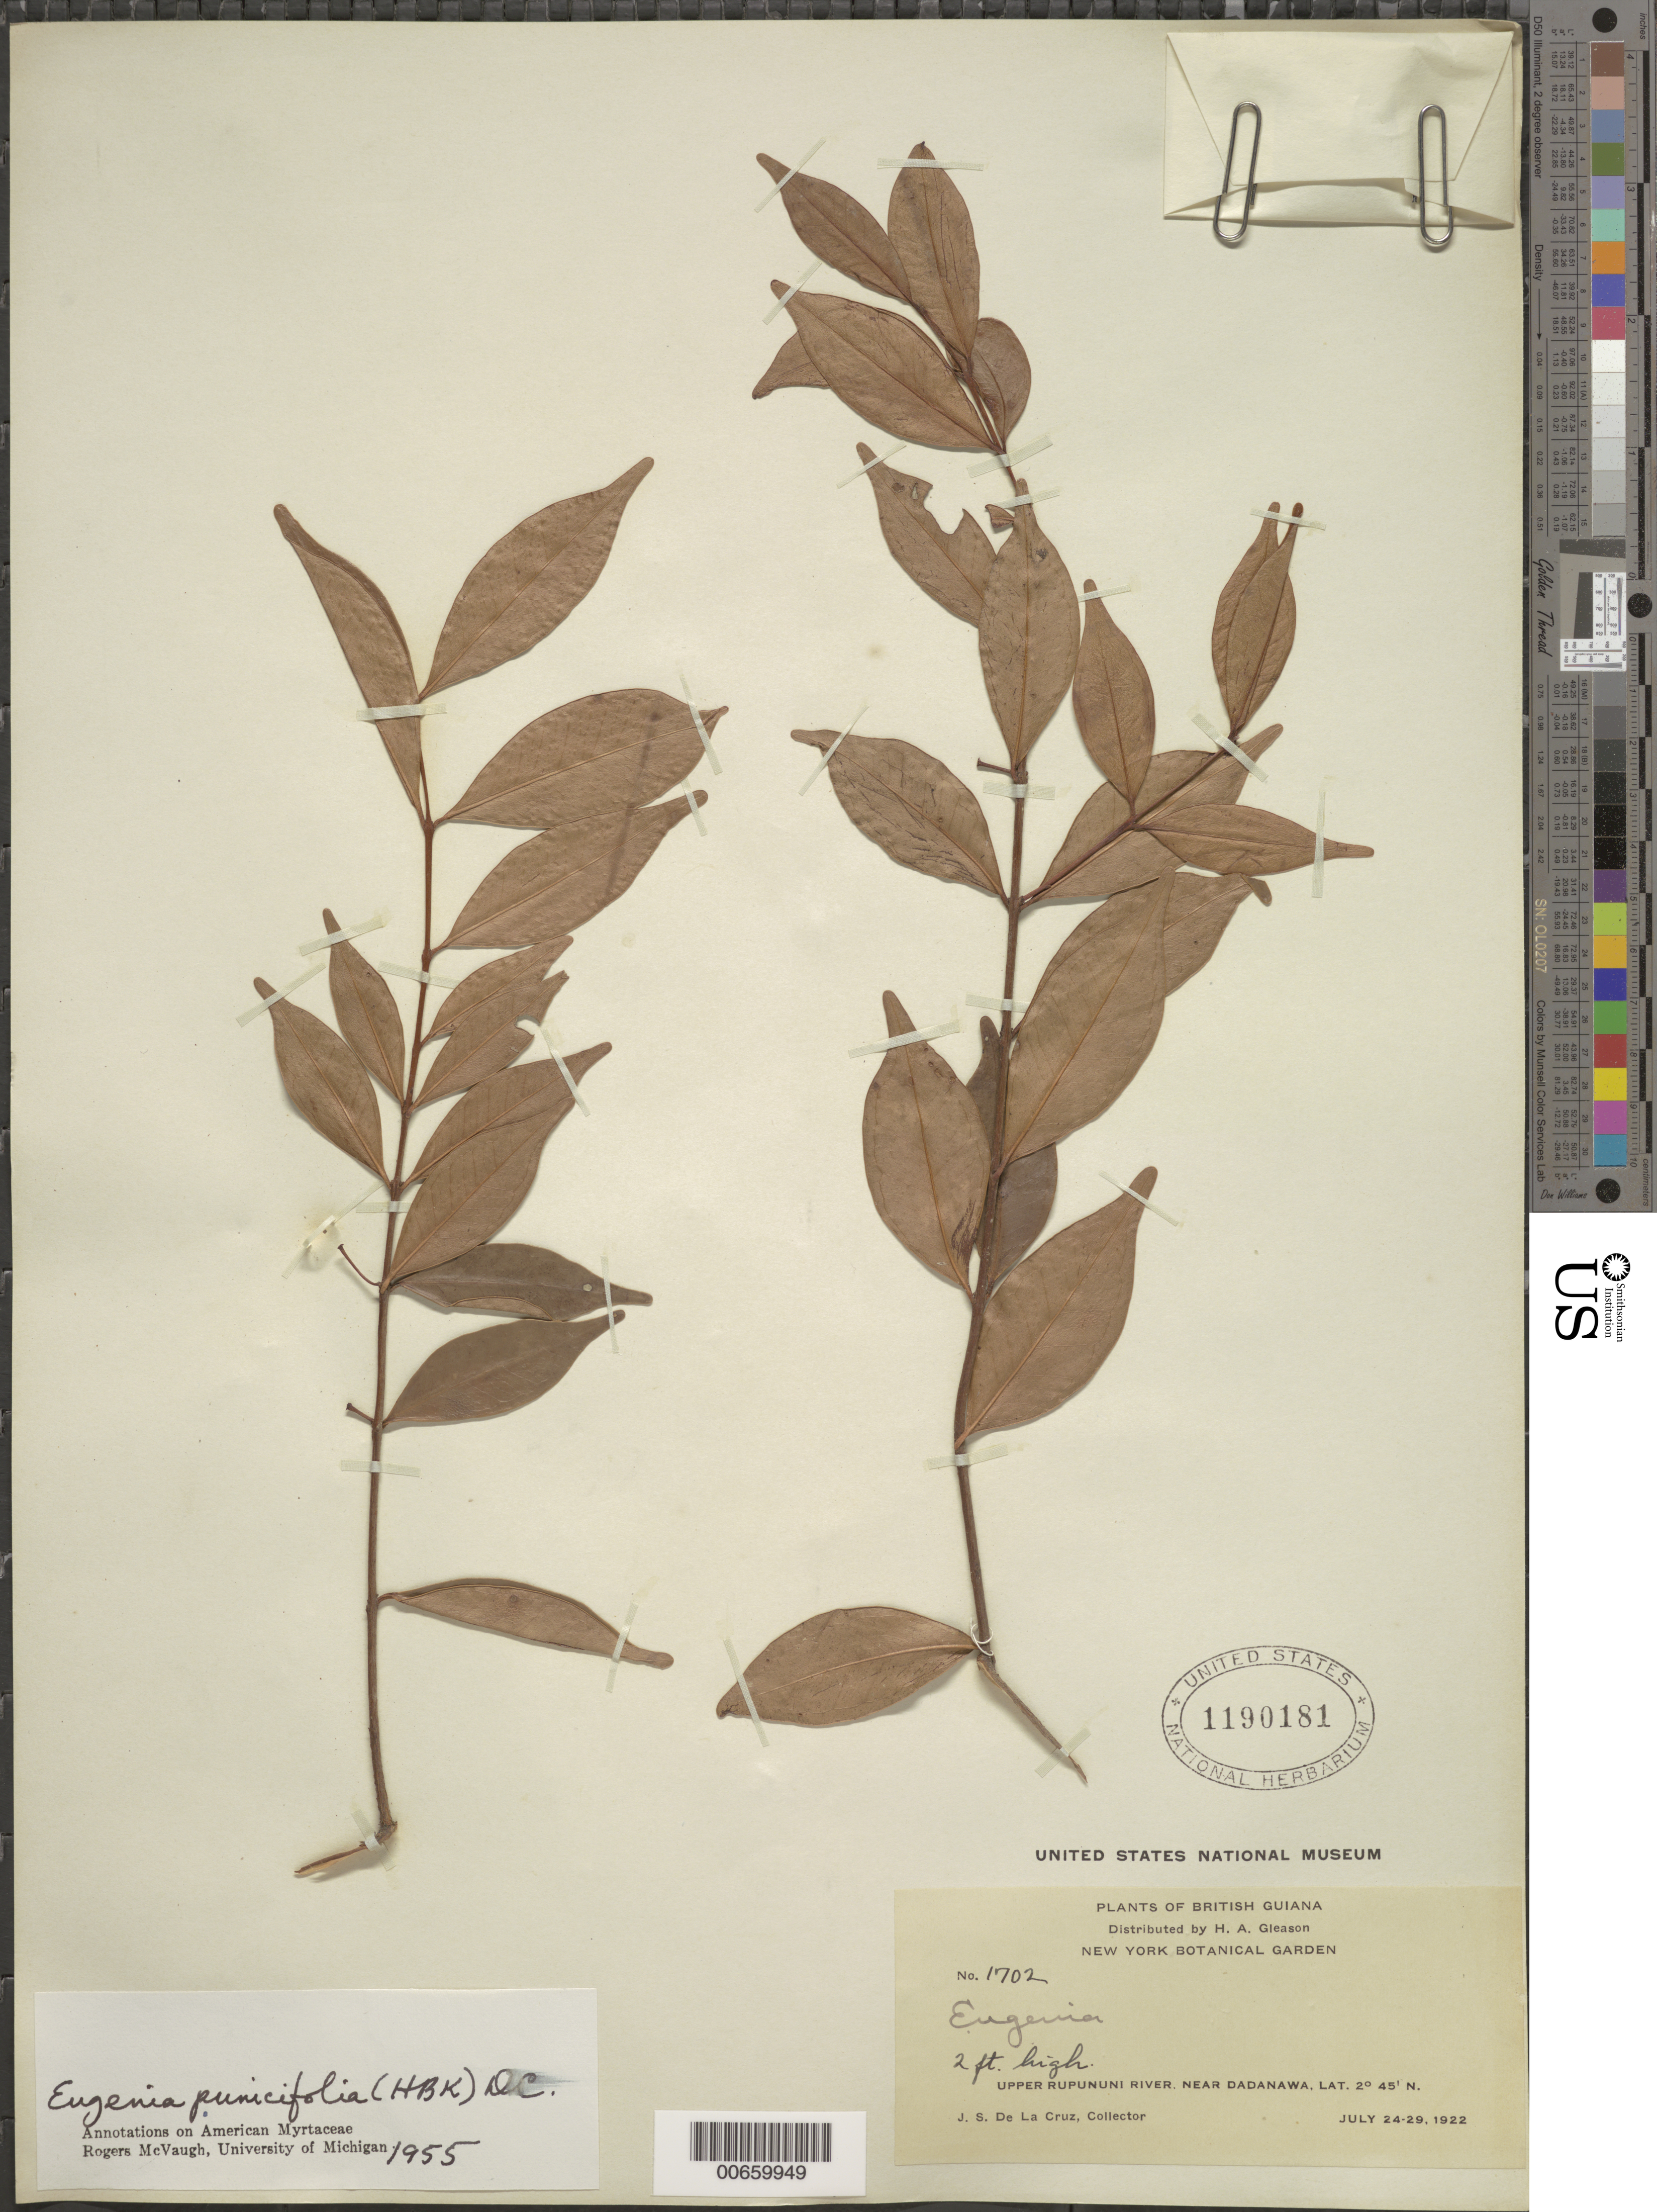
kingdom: Plantae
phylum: Tracheophyta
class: Magnoliopsida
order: Myrtales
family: Myrtaceae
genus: Eugenia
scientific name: Eugenia punicifolia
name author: (Kunth) DC.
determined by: McVaugh, R.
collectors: J. S. de la Cruz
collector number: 1702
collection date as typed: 24-Jul-22 to 29-Jul-22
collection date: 1922-07-24/1922-07-29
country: Guyana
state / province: U. Takutu-U. Essequibo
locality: Dadanawa, near, upper Rupununi R.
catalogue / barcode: US 1190181